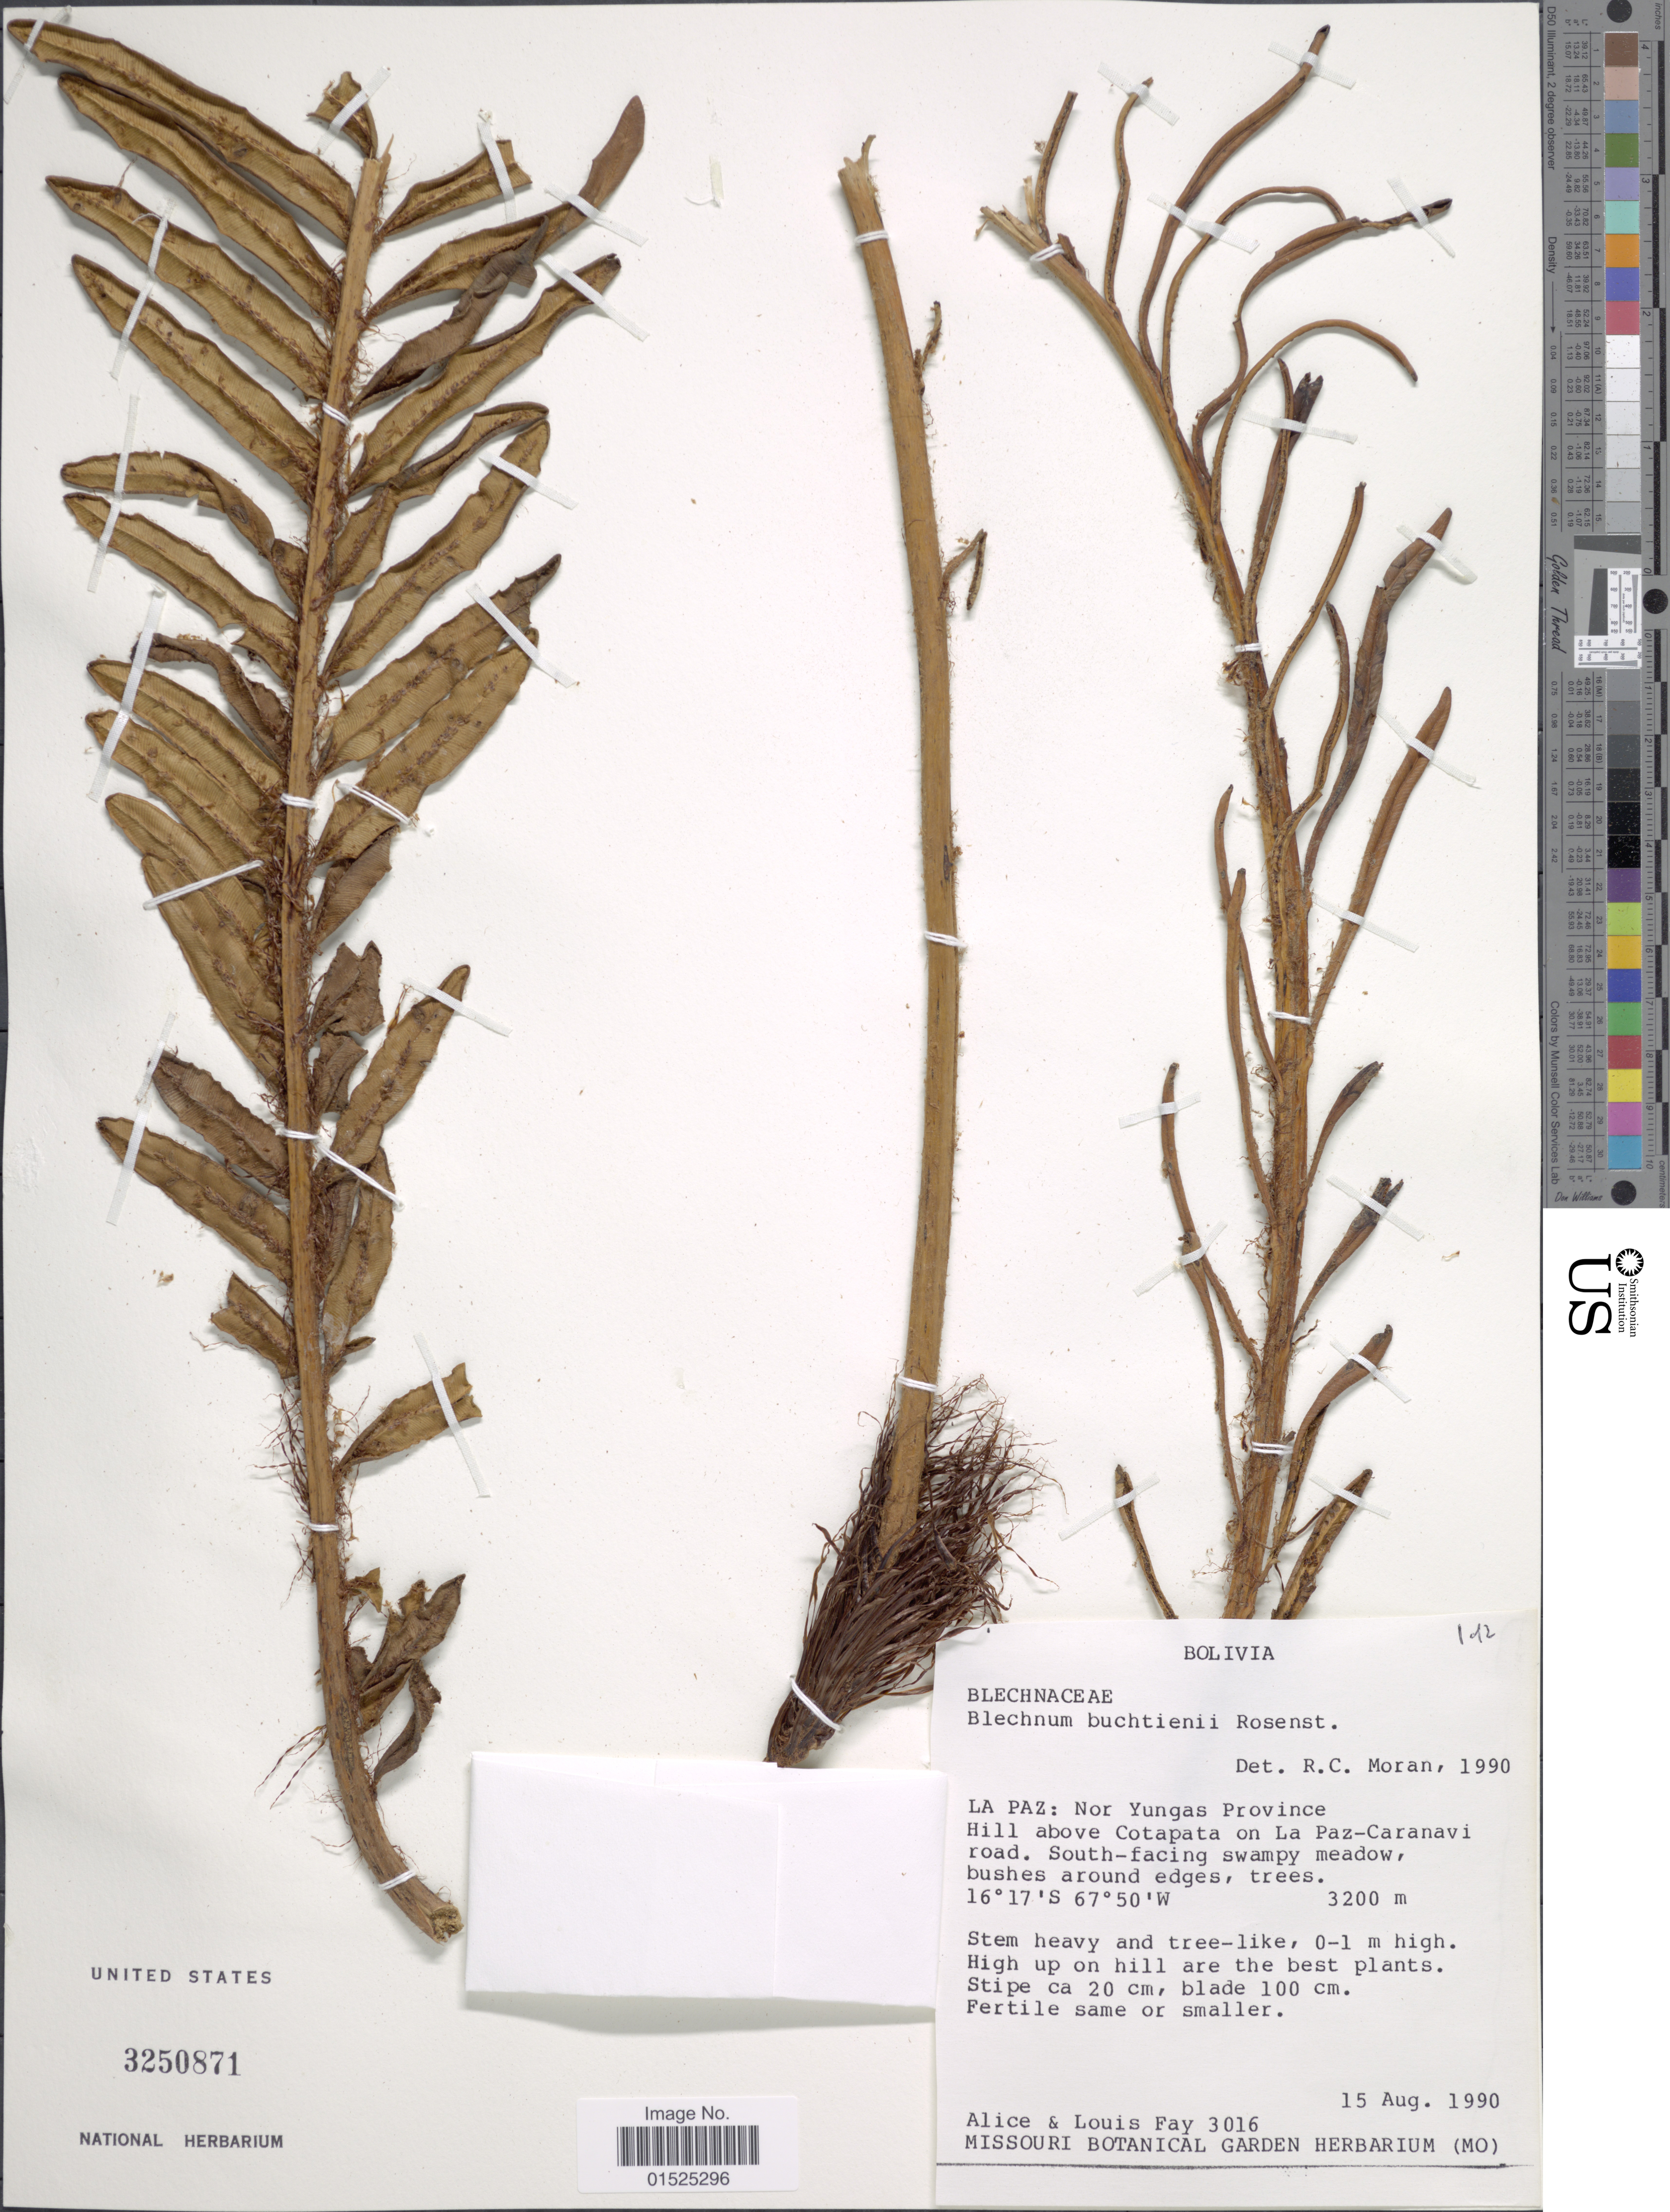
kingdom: Plantae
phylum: Tracheophyta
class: Polypodiopsida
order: Polypodiales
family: Blechnaceae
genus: Blechnum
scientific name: Blechnum auratum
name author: (Fée) R.M. Tryon & Stolze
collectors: A. Fay & L. Fay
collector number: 3016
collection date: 1990-08-15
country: Bolivia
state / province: La Paz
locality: Nor Yungas Province, Hill above Cotapata on La Paz- Caranavi road.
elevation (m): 3200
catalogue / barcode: US 3250871